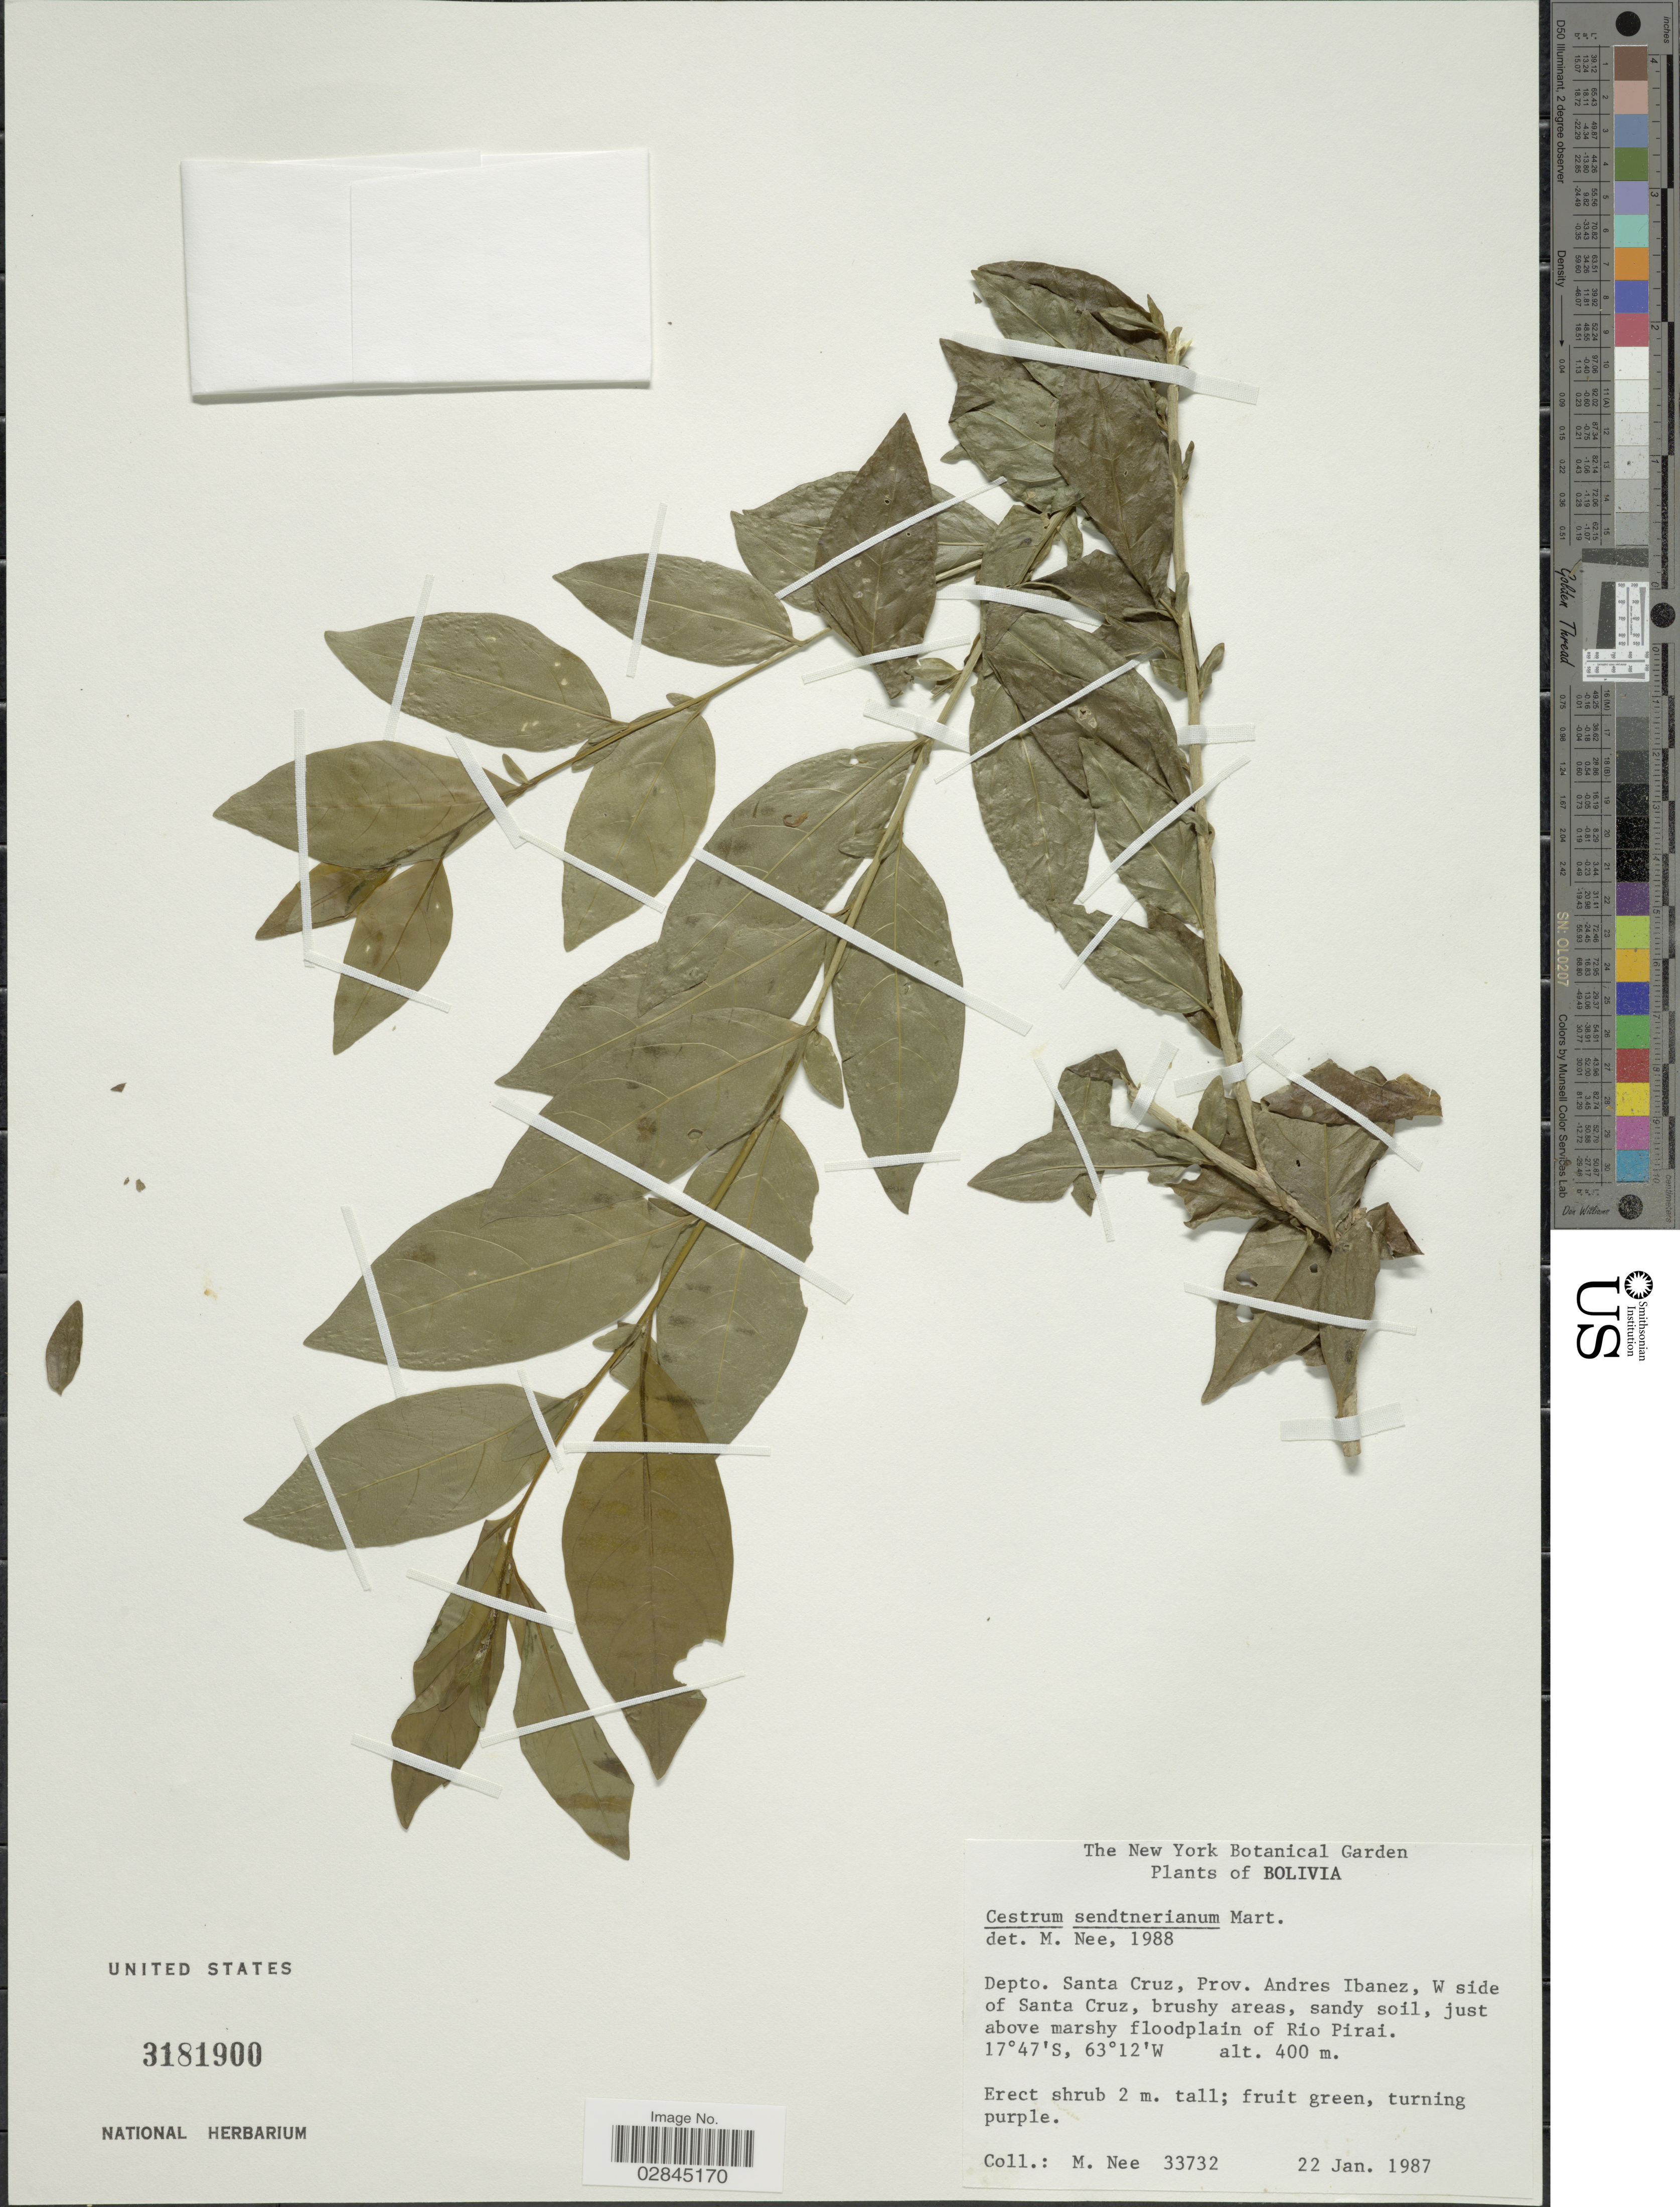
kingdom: Plantae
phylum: Tracheophyta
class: Magnoliopsida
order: Solanales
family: Solanaceae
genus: Cestrum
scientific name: Cestrum sendtnerianum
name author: Mart. ex Sendtn.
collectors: M. Nee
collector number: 33732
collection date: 1987-01-22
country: Bolivia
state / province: Santa Cruz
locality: Depto. Santa Cruz, Prov. Andres Ibanez, W side of Santa Cruz, brushy areas, sandy soil, just above marshy floodplain of Rio Pirai.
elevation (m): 400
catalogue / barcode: US 3181900